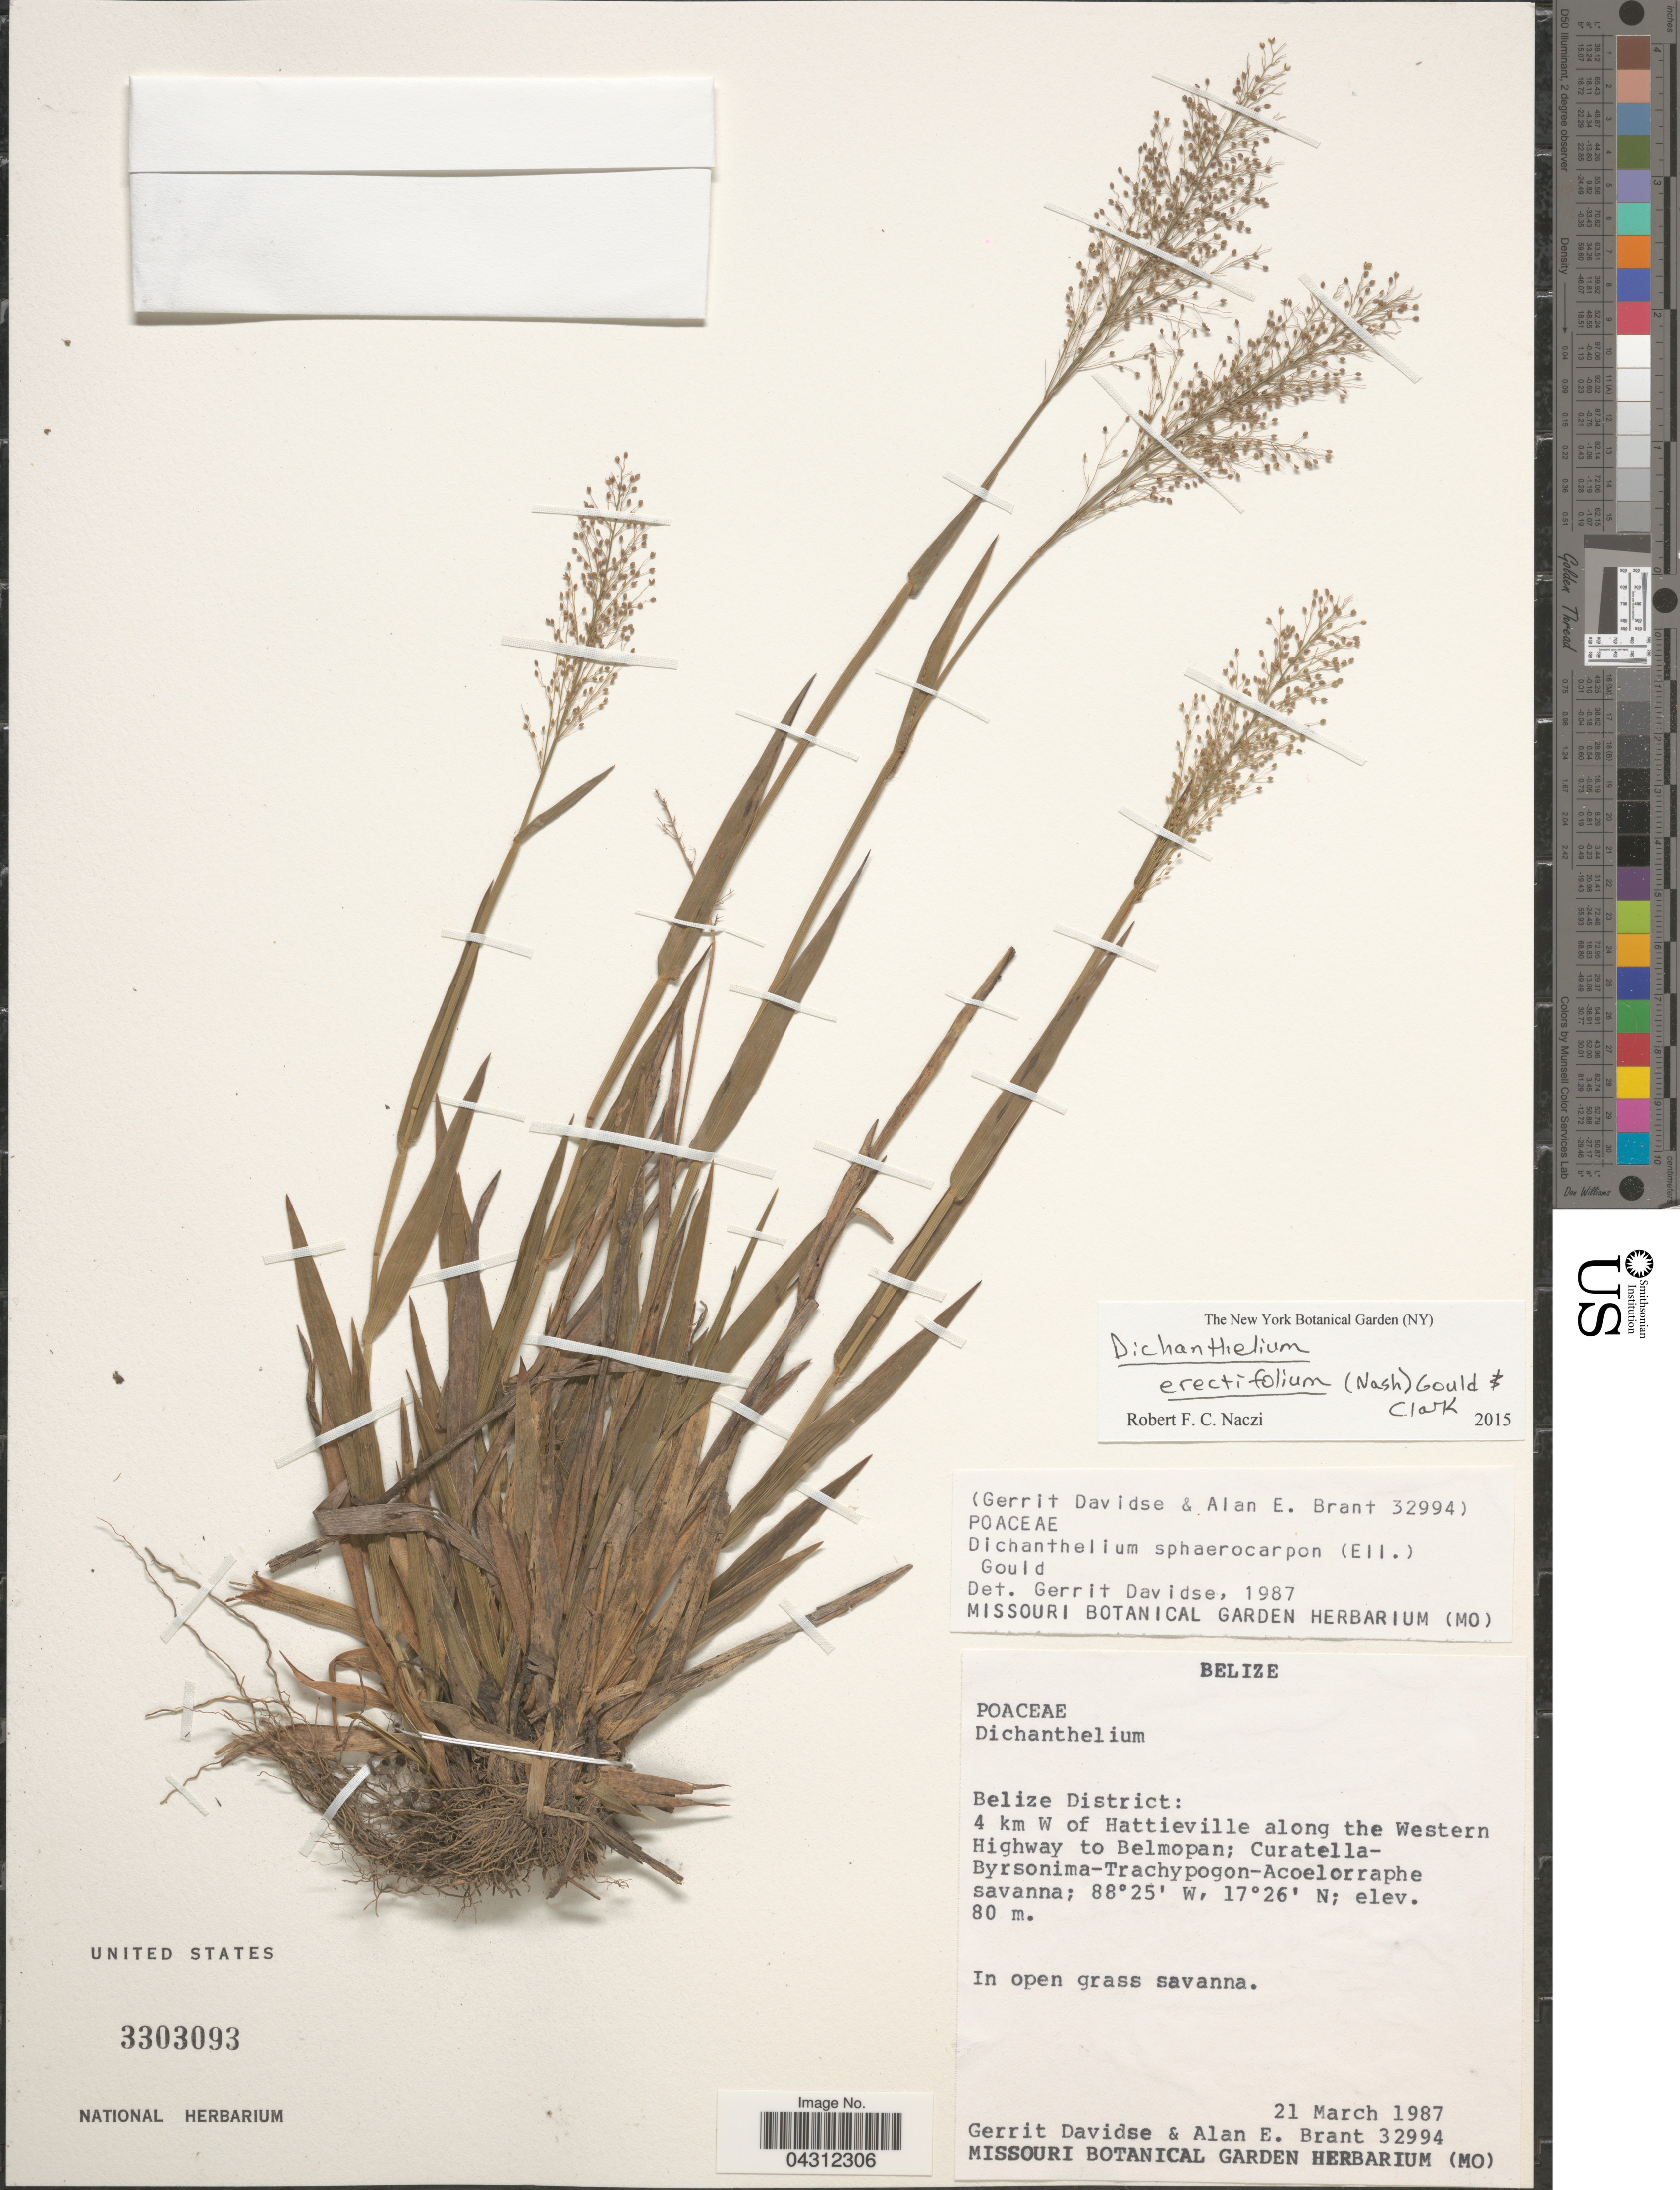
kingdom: Plantae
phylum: Tracheophyta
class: Liliopsida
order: Poales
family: Poaceae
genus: Dichanthelium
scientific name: Dichanthelium sphaerocarpon var. floridanum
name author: (Vasey) Davidse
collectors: G. Davidse & A. Brant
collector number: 32994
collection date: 1987-03-21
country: Belize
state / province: Belize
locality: Belize District: 4 km W of Hattieville along the Western Highway to Belmopan.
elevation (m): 80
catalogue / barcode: US 3303093